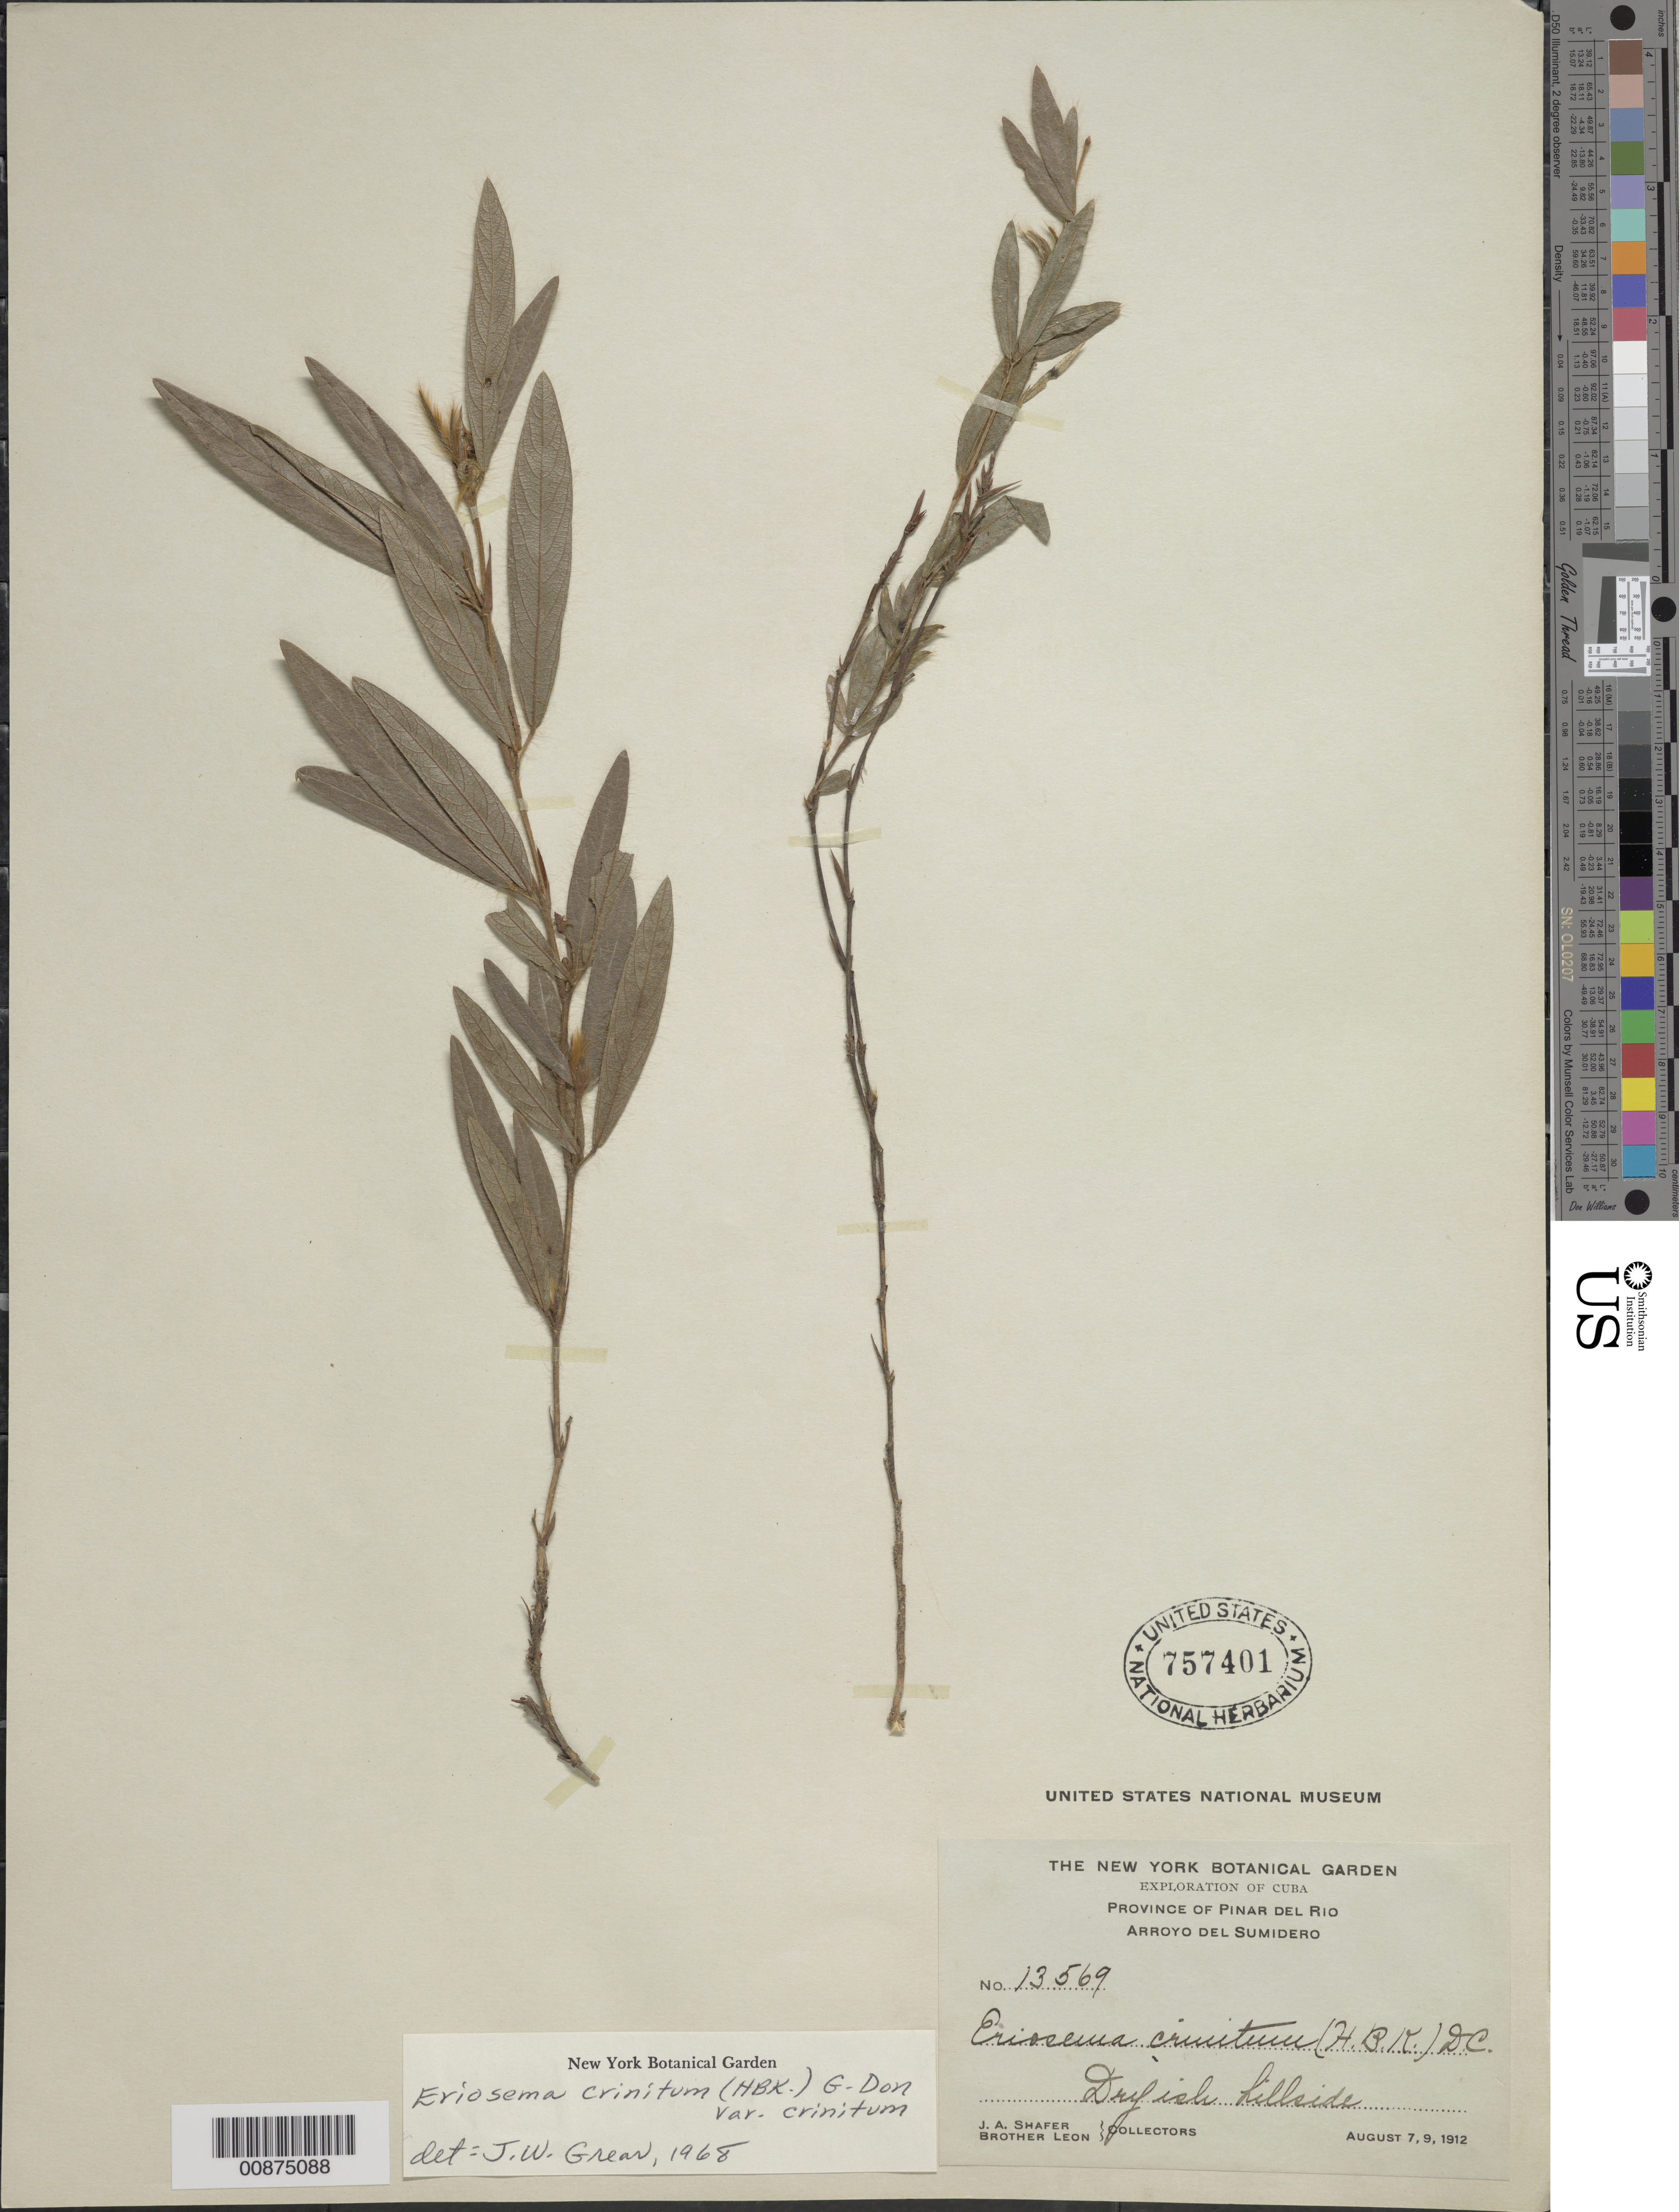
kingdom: Plantae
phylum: Tracheophyta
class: Magnoliopsida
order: Fabales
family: Fabaceae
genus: Eriosema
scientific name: Eriosema crinitum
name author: (Kunth) G. Don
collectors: J. A. Shafer & Bro. León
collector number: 13569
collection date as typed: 07 Aug 1912 to 09 Aug 1912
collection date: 1912-08-07/1912-08-09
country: Cuba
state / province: Pinar del Rio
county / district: Dry forest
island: Cuba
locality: Arroyo del Sumidero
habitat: Dryish hillside.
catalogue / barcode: US 757401